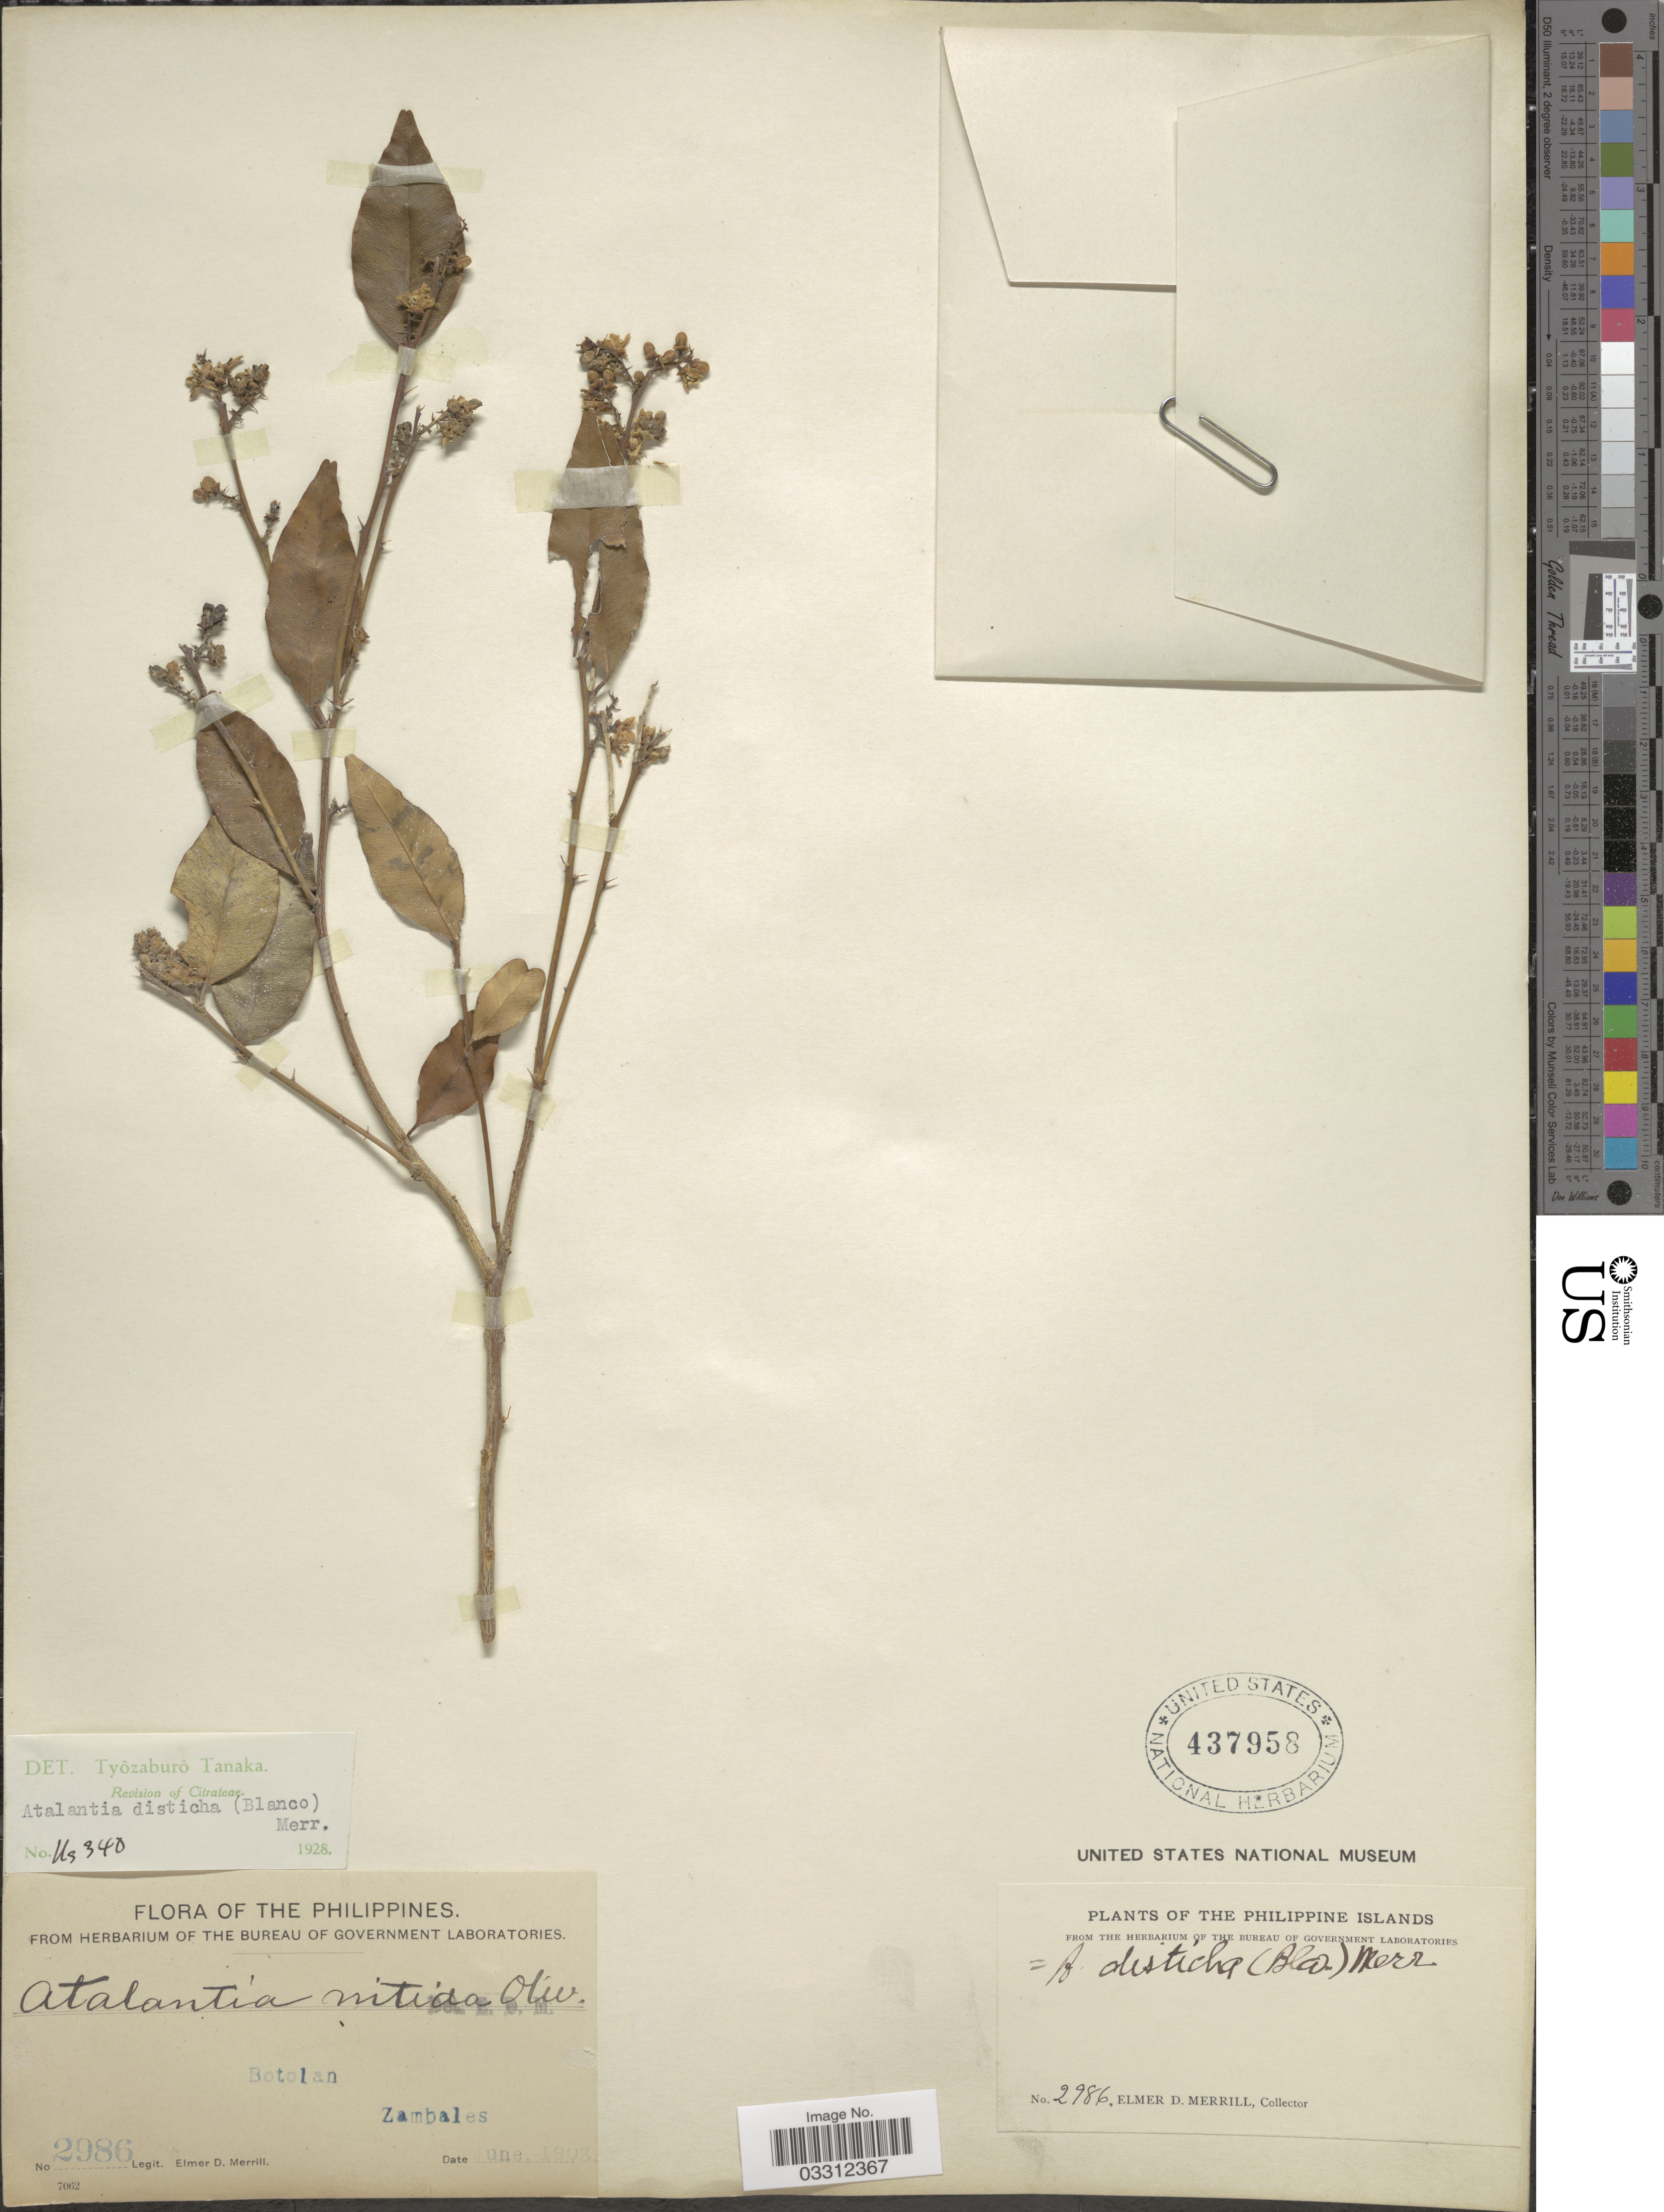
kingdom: Plantae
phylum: Tracheophyta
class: Magnoliopsida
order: Sapindales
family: Rutaceae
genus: Atalantia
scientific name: Atalantia racemosa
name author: Wight ex Hook.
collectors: E. D. Merrill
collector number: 2986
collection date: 1903-06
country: Philippines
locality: Botolan. Zambales.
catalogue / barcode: US 437958